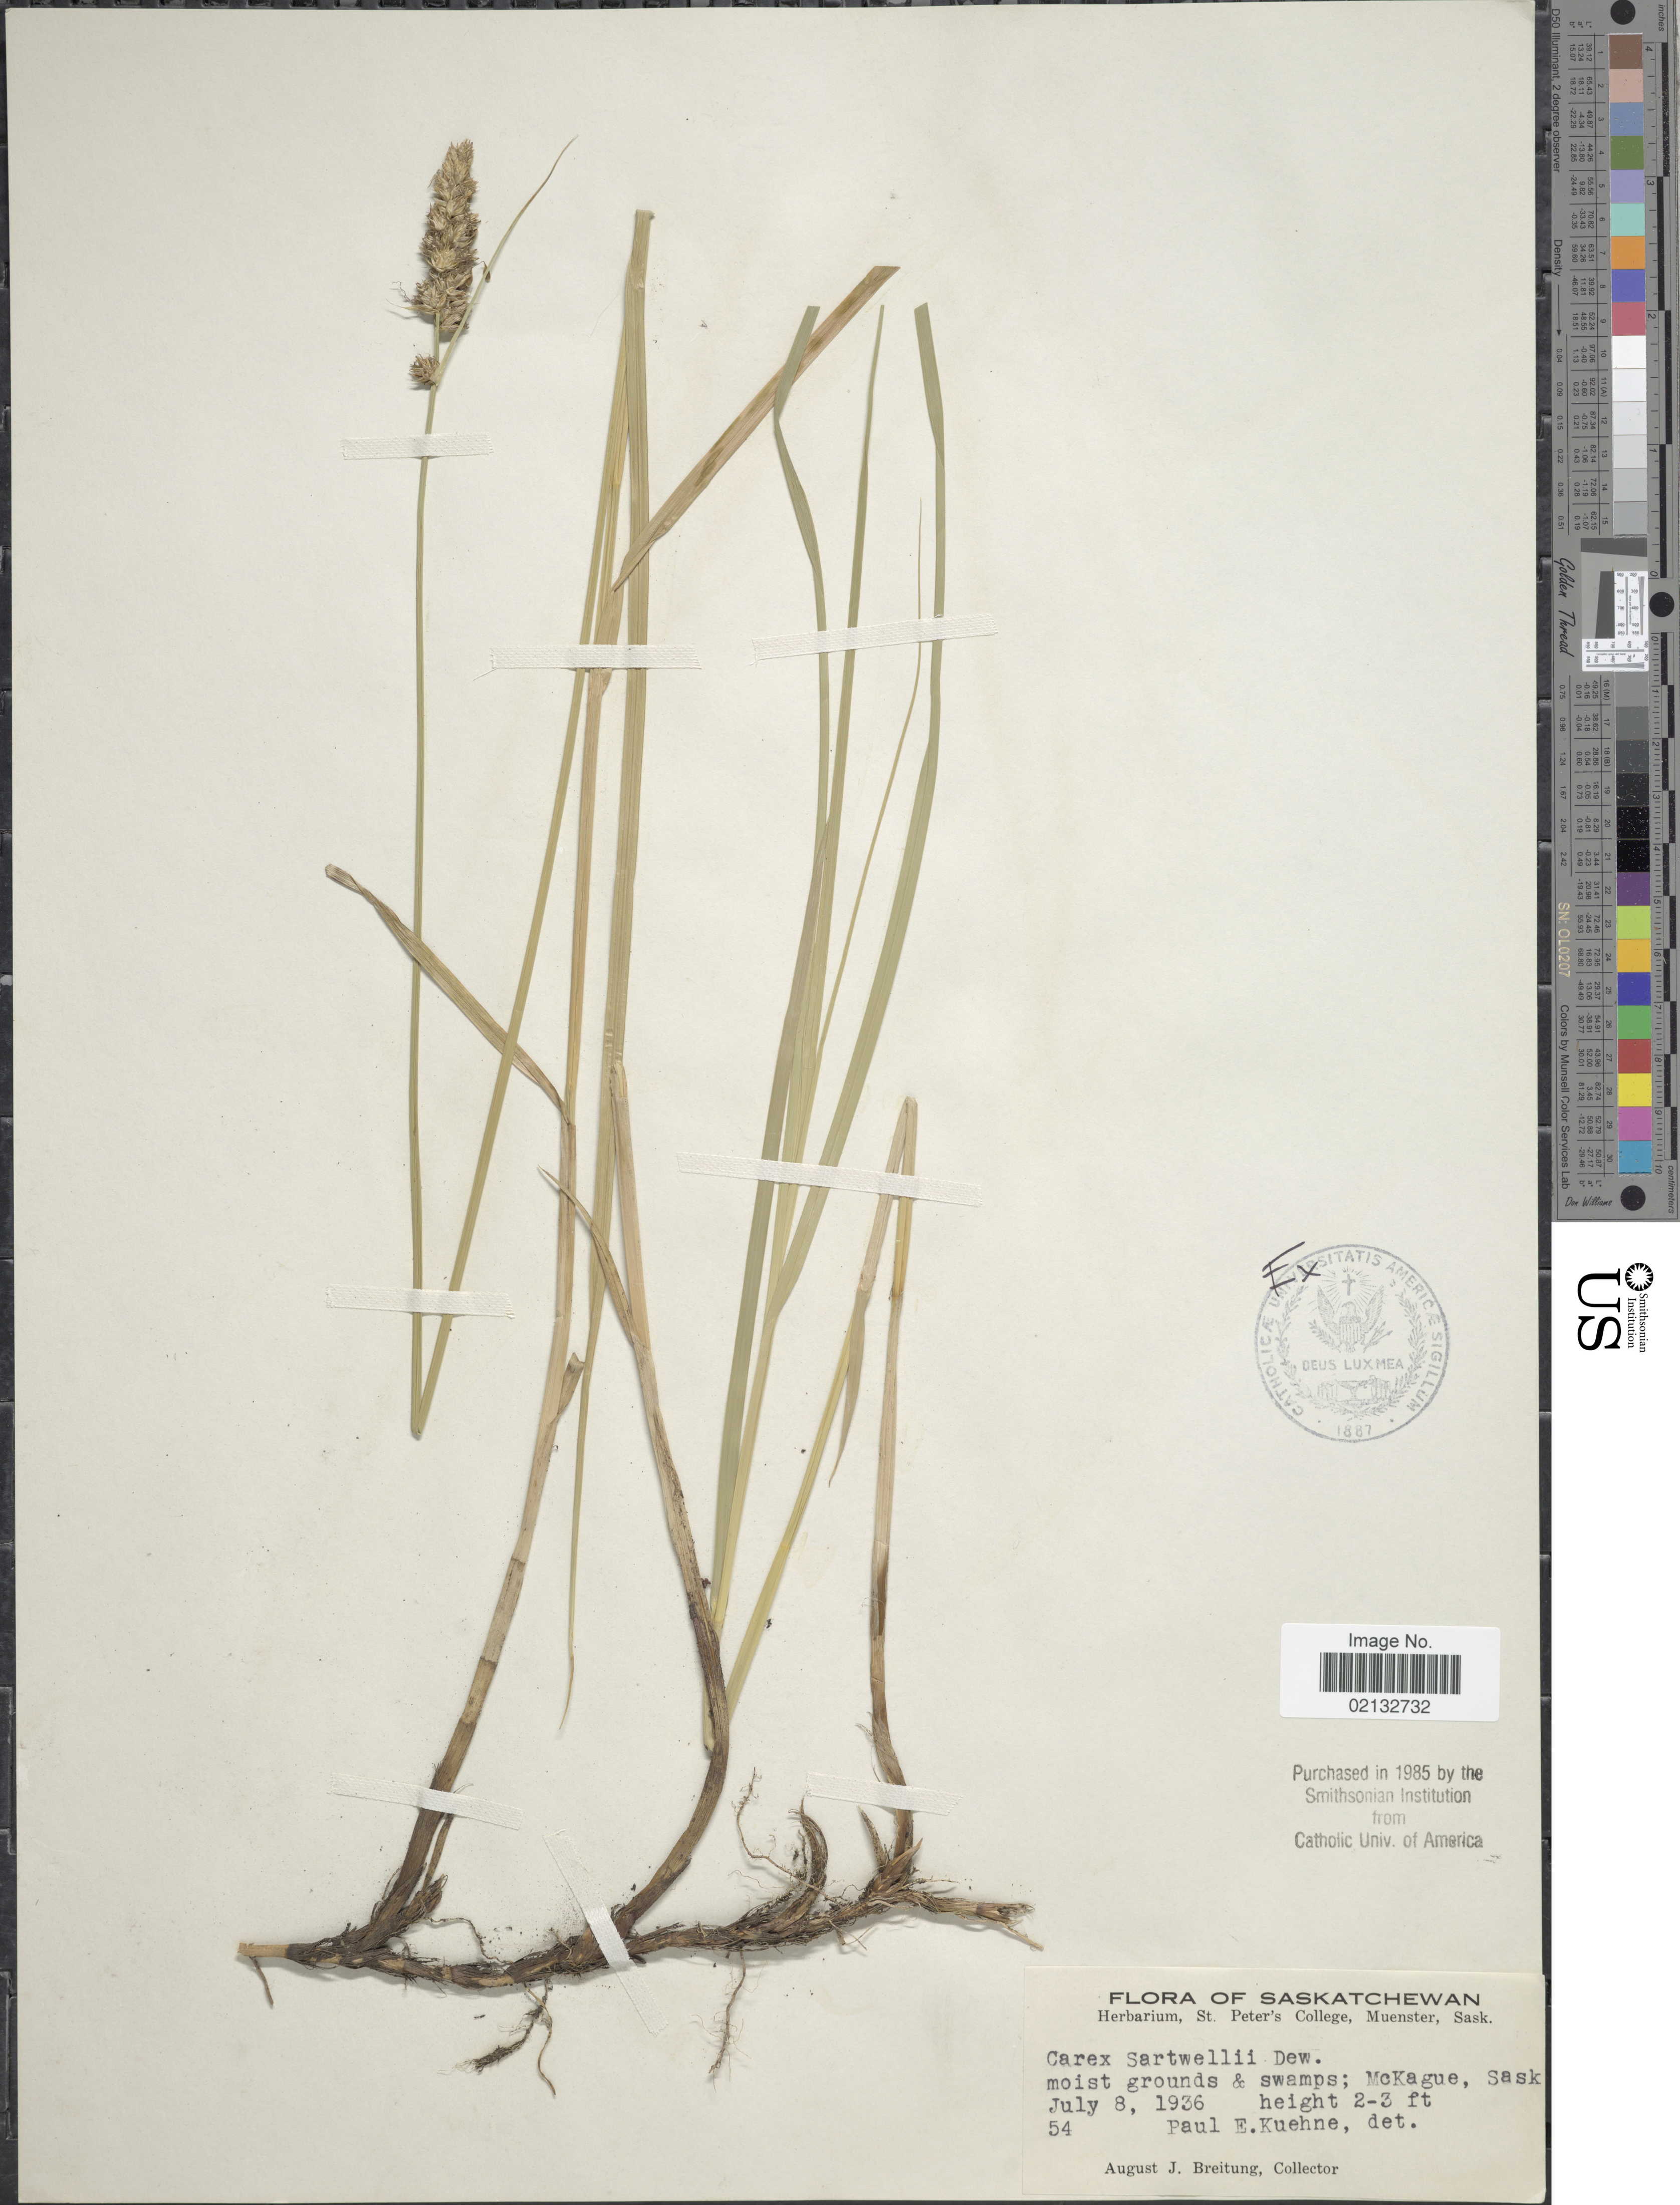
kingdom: Plantae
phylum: Tracheophyta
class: Liliopsida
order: Poales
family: Cyperaceae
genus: Carex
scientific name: Carex sartwellii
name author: Dewey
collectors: A. Breitung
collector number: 54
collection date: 1936-07-08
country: Canada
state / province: Saskatchewan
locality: McKague